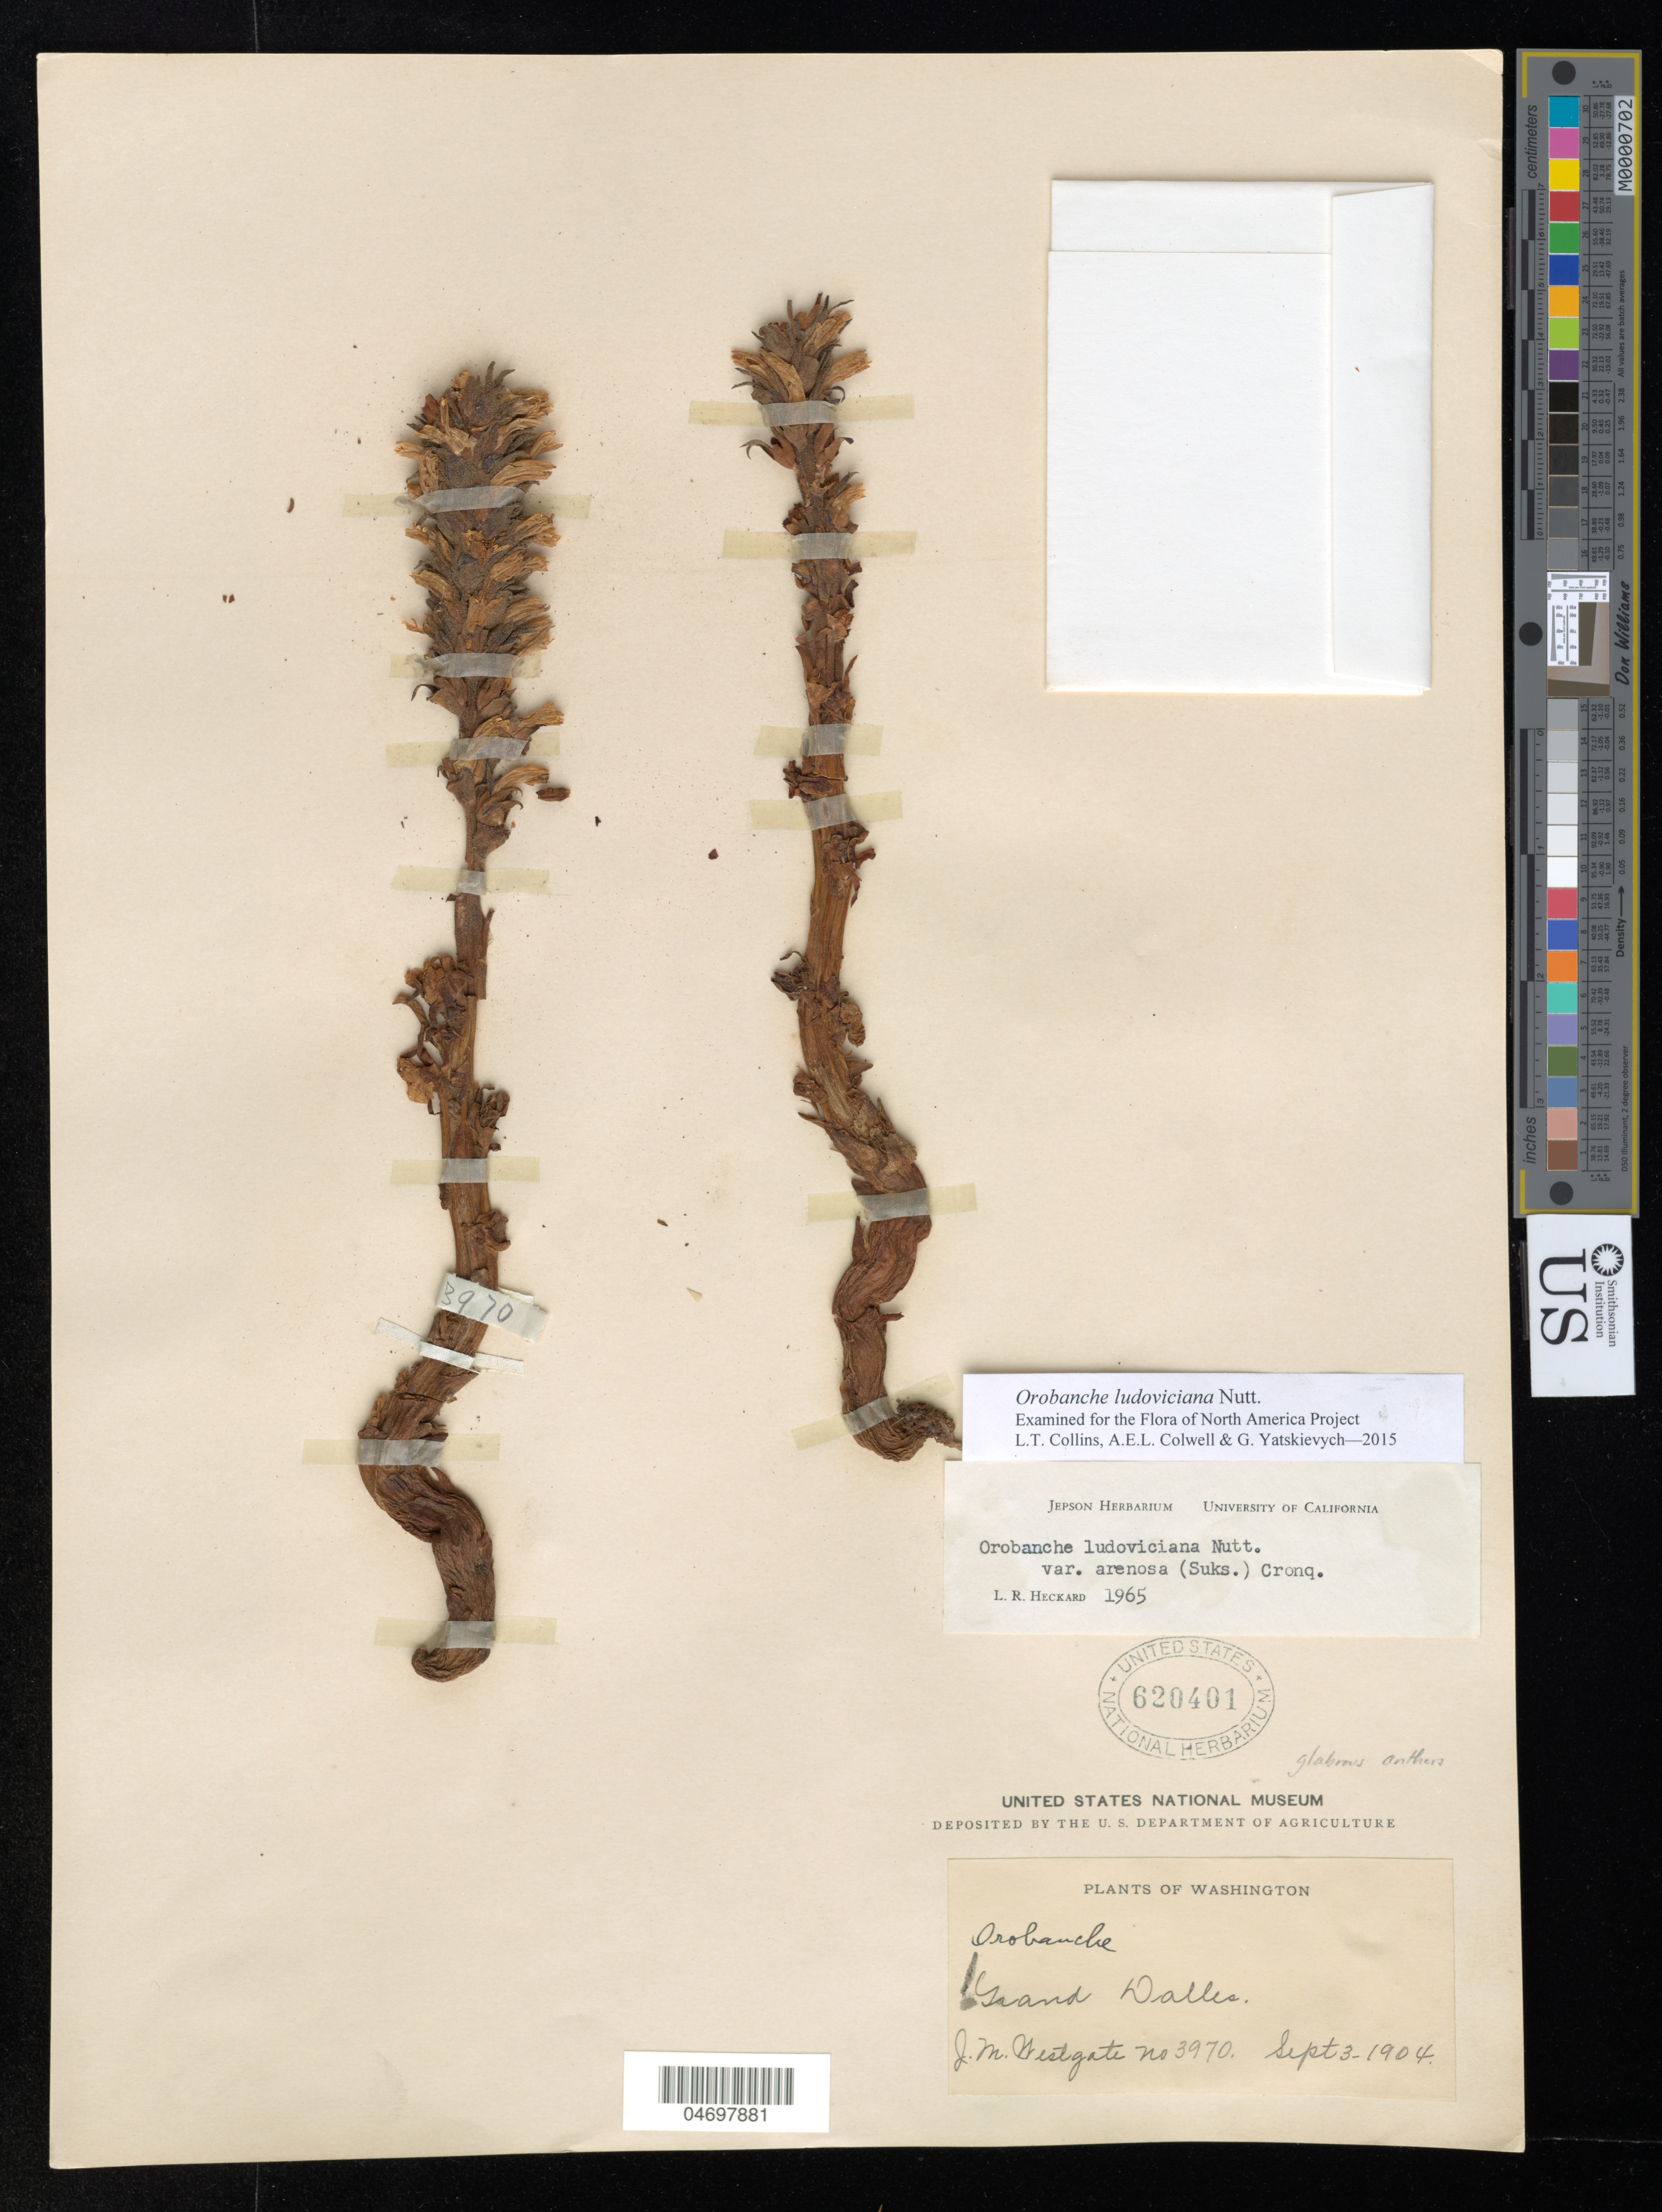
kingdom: Plantae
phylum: Tracheophyta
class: Magnoliopsida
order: Lamiales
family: Orobanchaceae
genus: Orobanche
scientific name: Orobanche ludoviciana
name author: Nutt.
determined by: Collins, L. T.; Colwell, A. E.; Yatskievych, G. A.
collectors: J. Westgate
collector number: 3970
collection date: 1904-09-03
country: United States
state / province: Washington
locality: Grand Dalles.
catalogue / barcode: US 620401